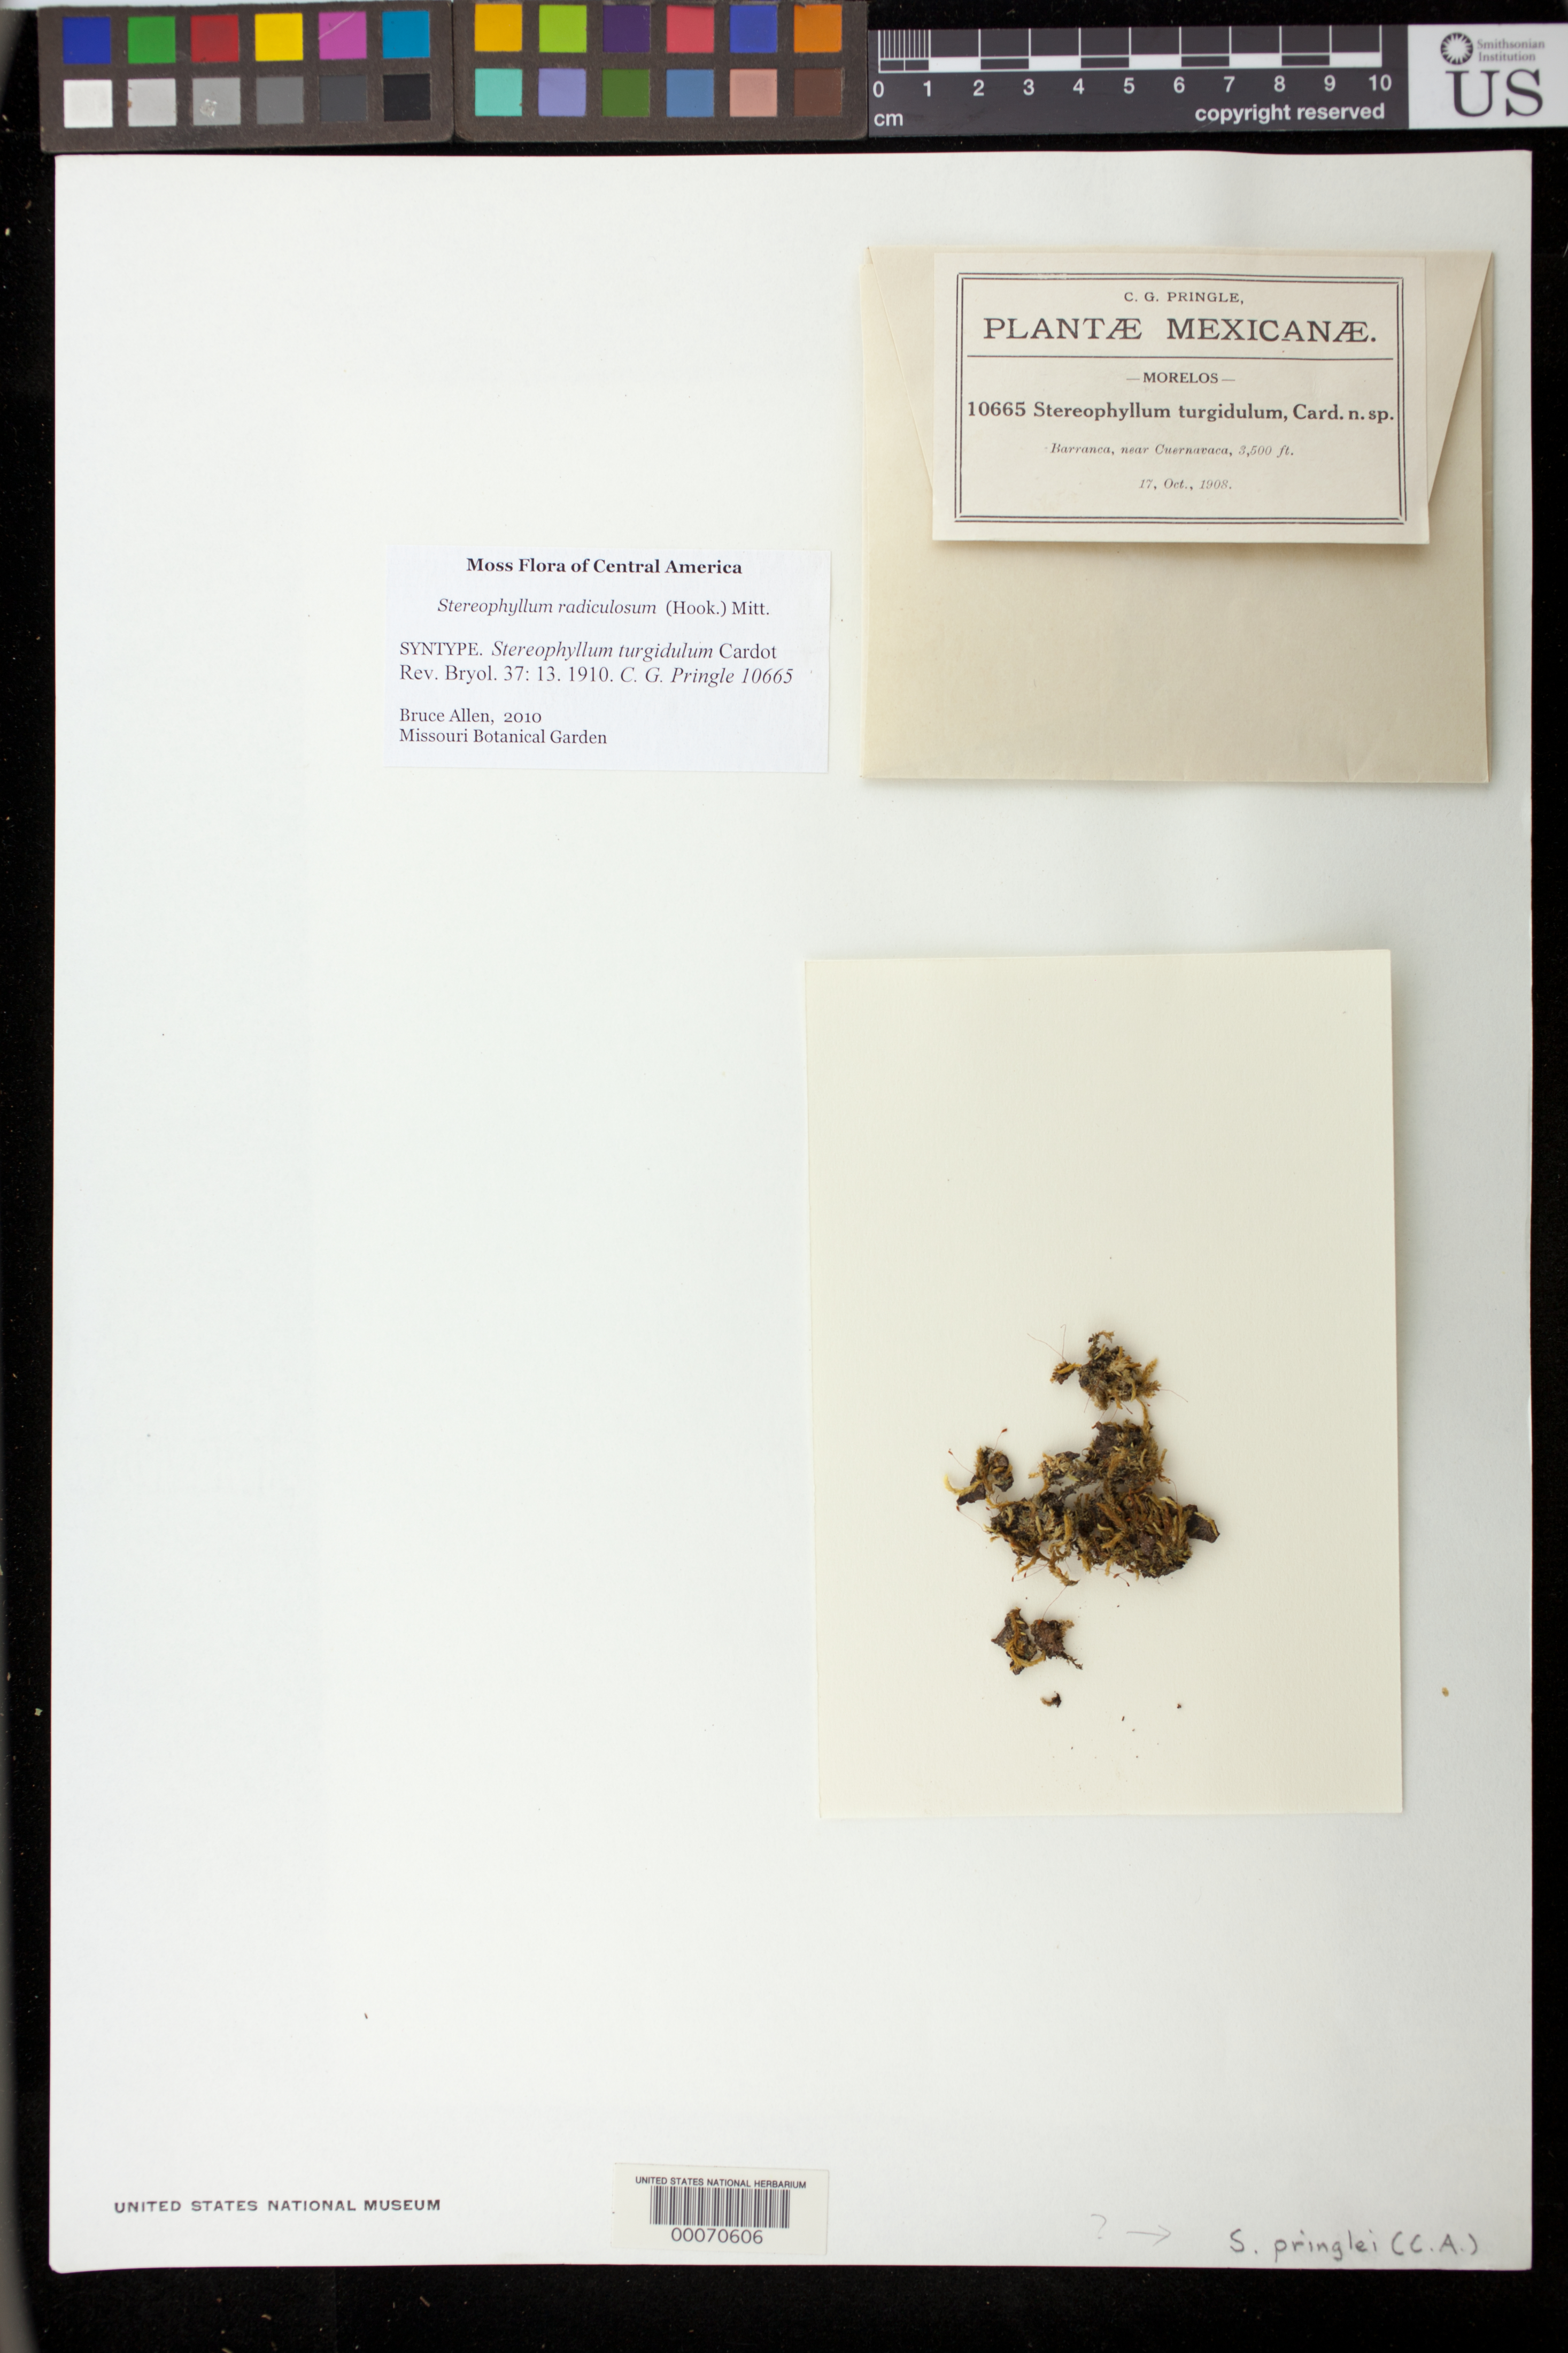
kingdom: Plantae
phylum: Bryophyta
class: Bryopsida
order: Hypnales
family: Stereophyllaceae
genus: Stereophyllum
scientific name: Stereophyllum turgidulum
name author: Cardot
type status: Isosyntype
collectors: C. G. Pringle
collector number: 10665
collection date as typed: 17 Oct 1908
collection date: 1908-10-17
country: Mexico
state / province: Morelos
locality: Barranca, near Cuernavaca.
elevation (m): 1067